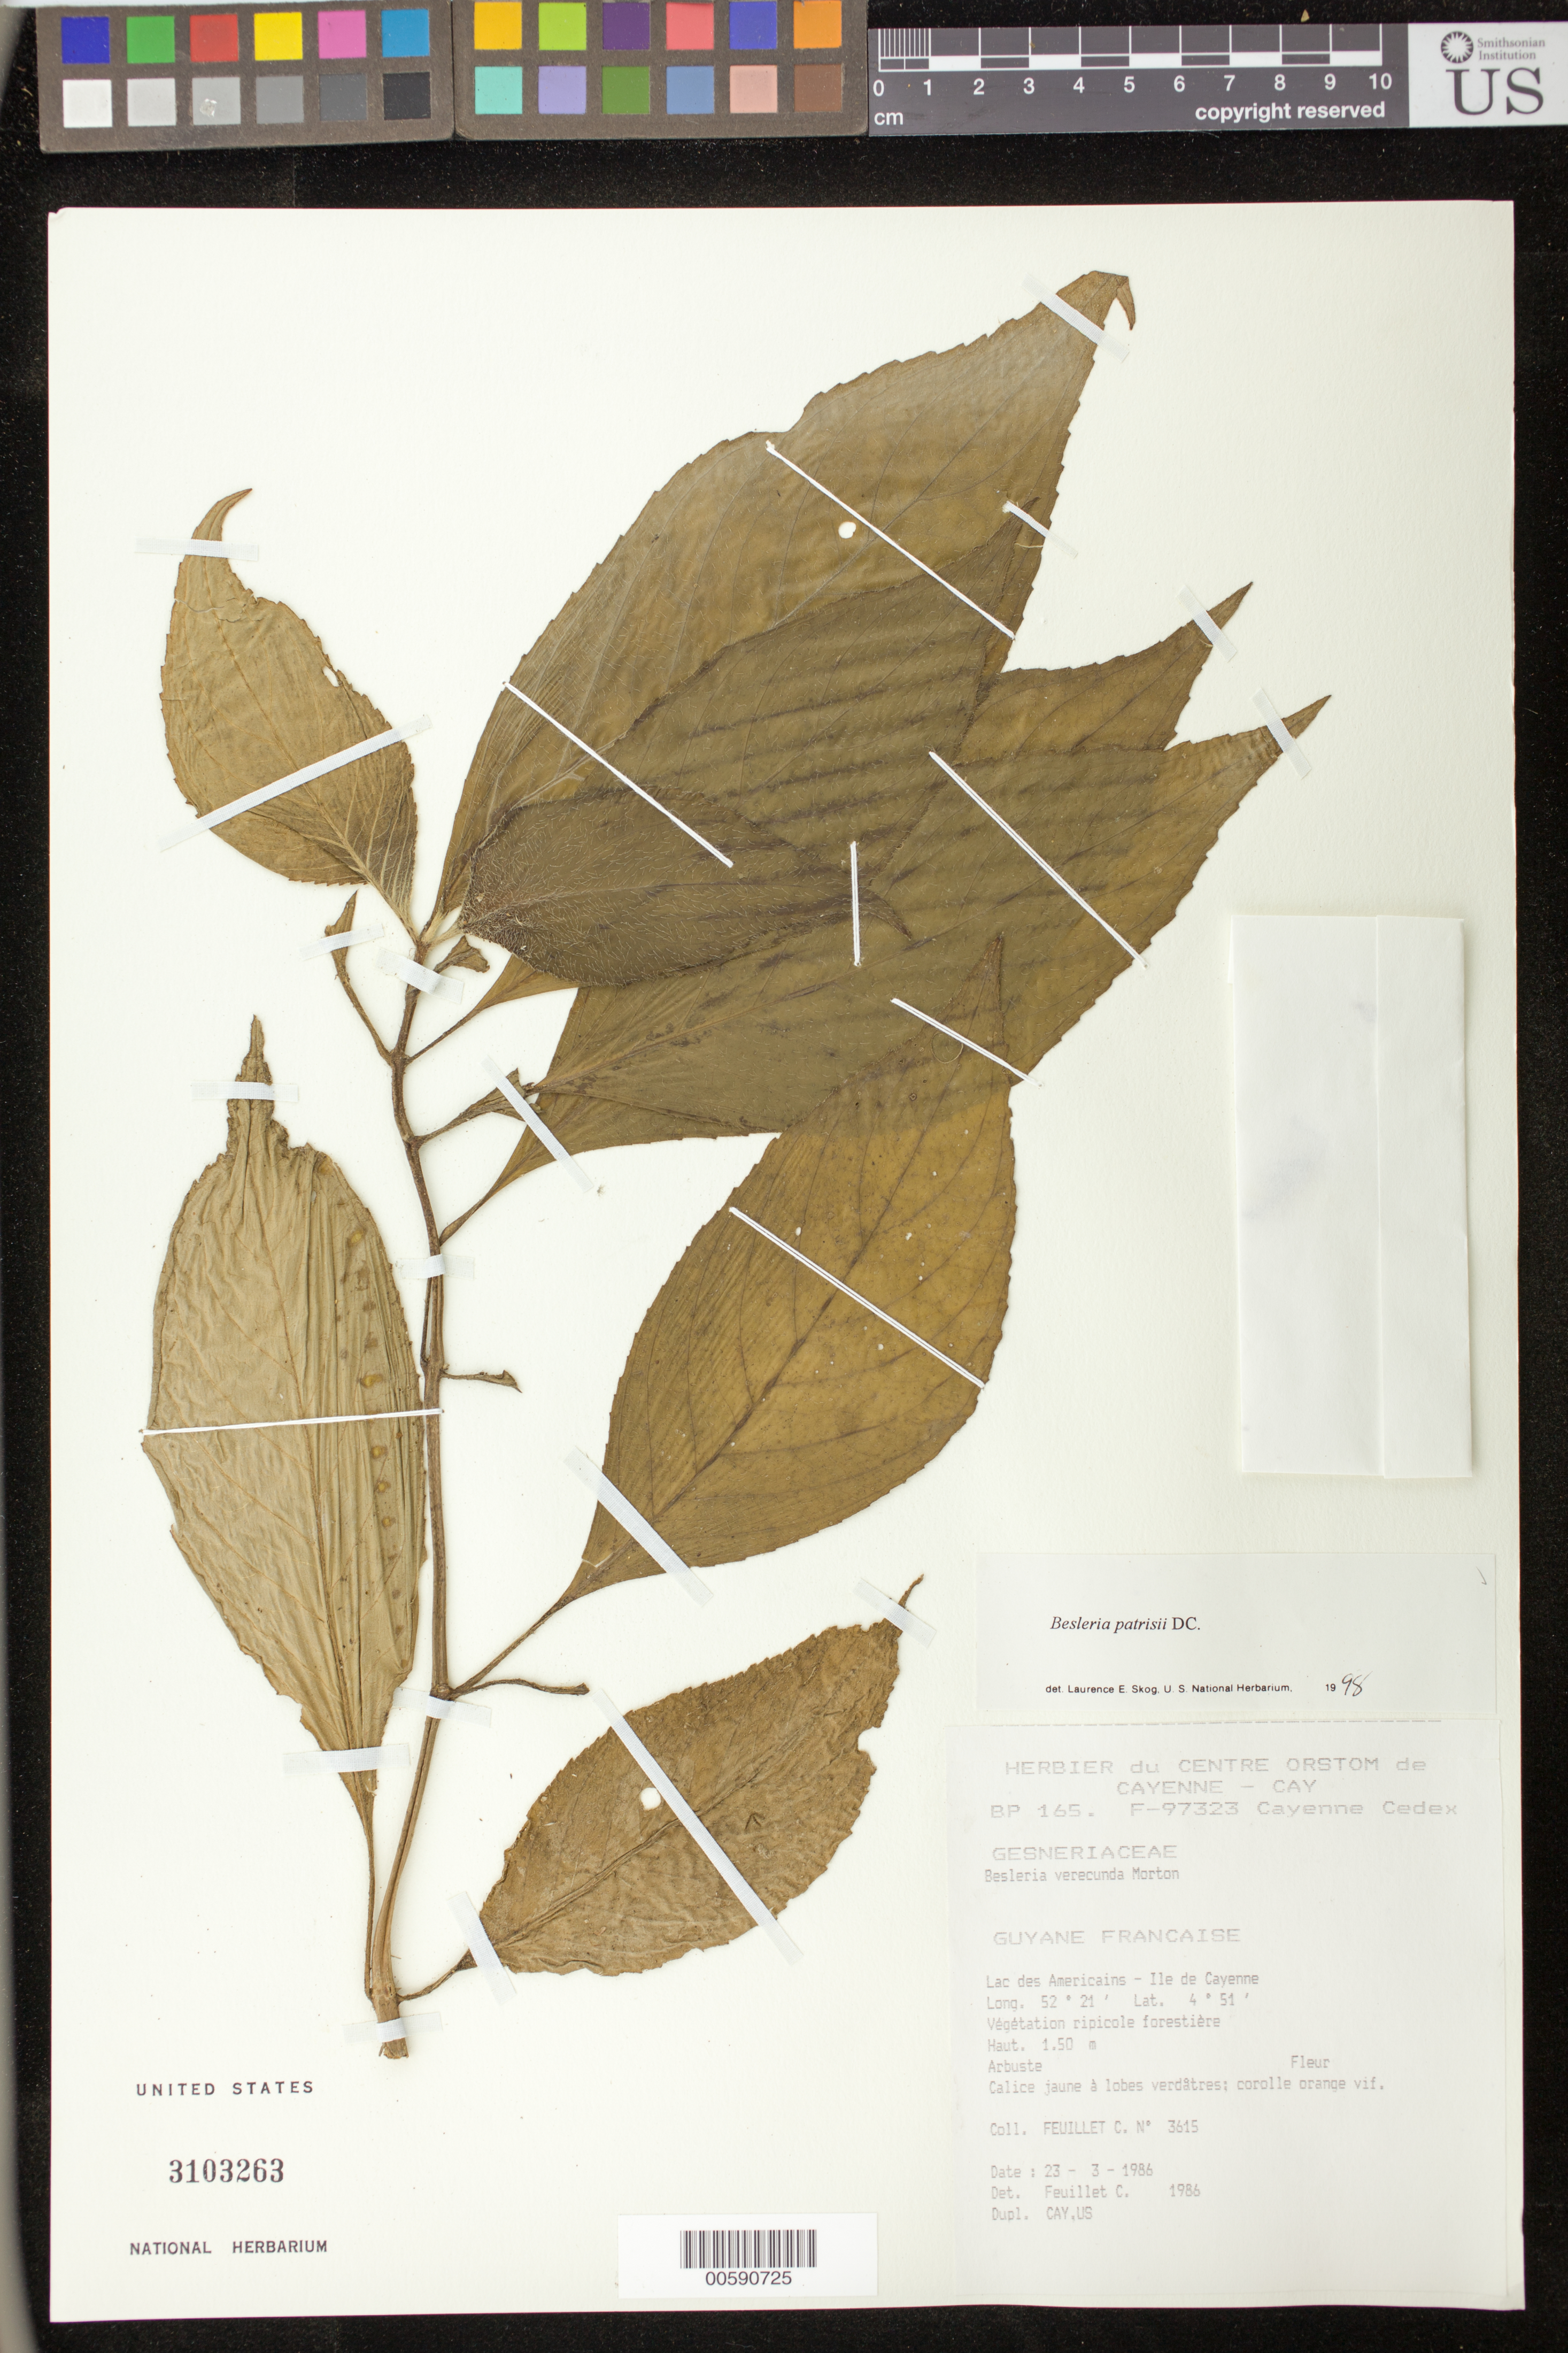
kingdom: Plantae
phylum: Tracheophyta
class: Magnoliopsida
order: Lamiales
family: Gesneriaceae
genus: Besleria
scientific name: Besleria patrisii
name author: DC.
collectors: C. Feuillet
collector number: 3615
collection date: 1986-03-23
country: French Guiana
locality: Lac des Americains - Ile de Cayenne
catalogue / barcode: US 3103263